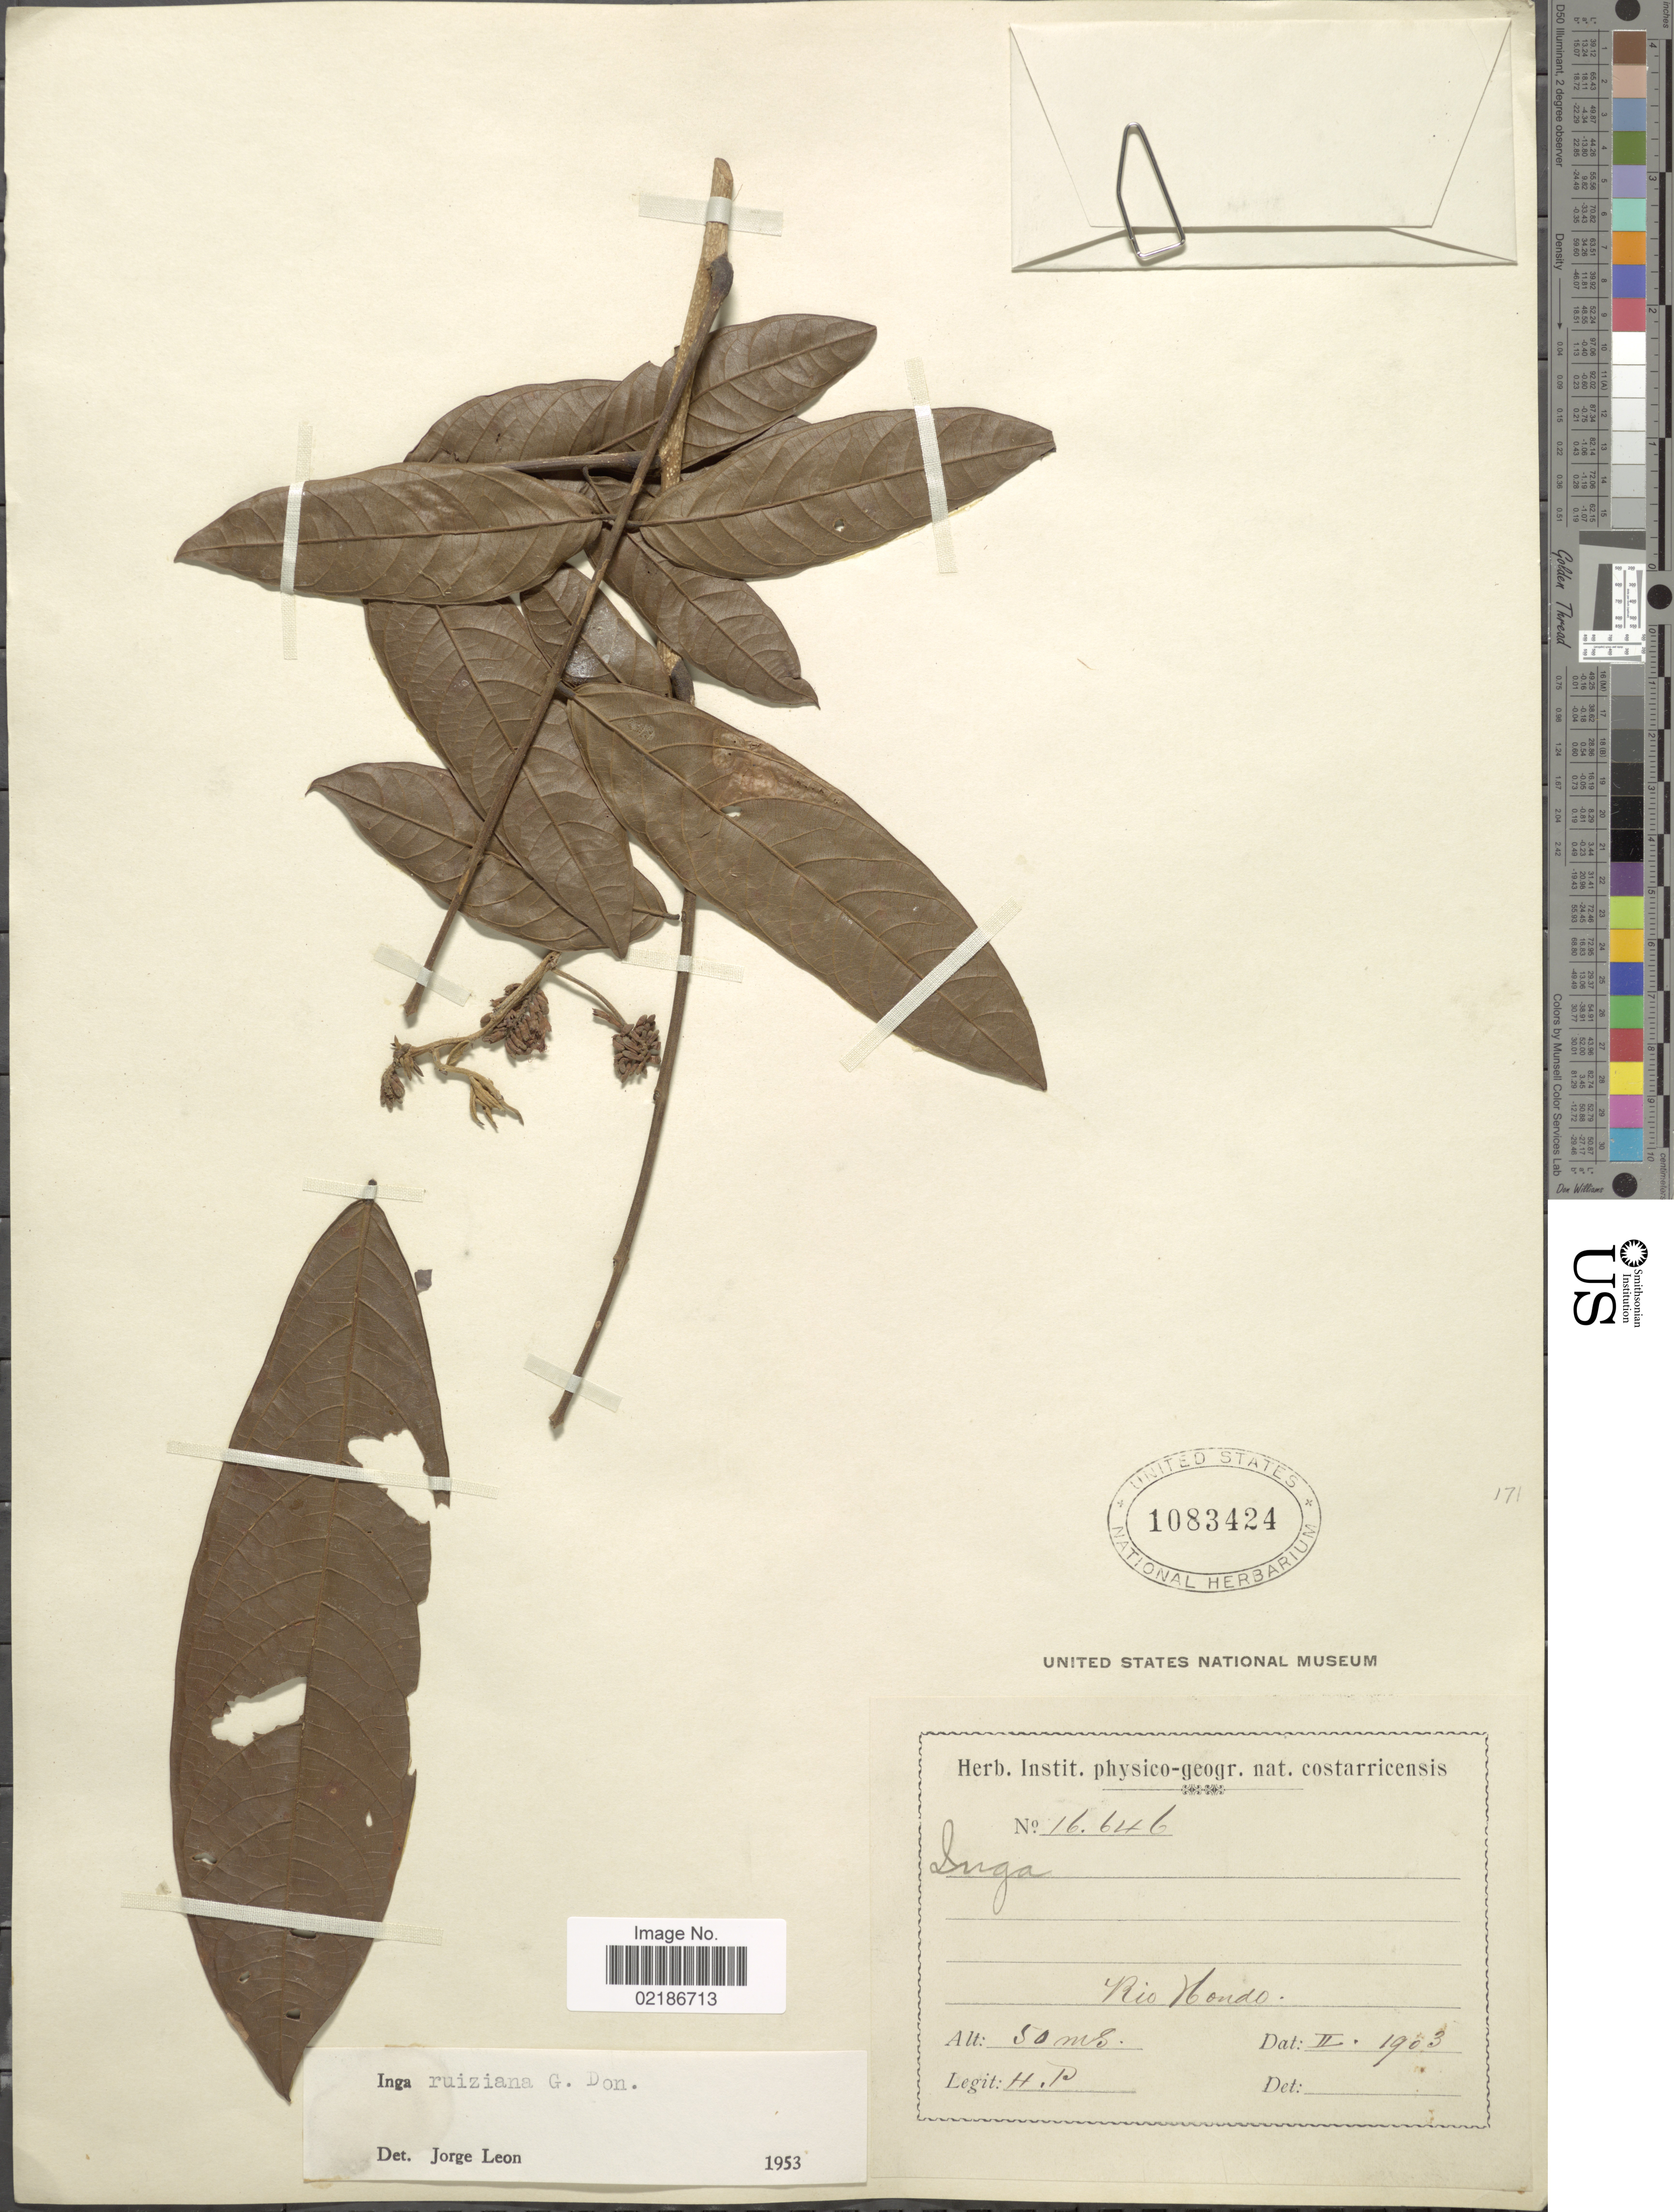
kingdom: Plantae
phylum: Tracheophyta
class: Magnoliopsida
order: Fabales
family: Fabaceae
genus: Inga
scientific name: Inga ruiziana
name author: G. Don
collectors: H. P.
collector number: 16646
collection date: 1903-02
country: Costa Rica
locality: Rio Hondo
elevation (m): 50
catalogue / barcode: US 1083424